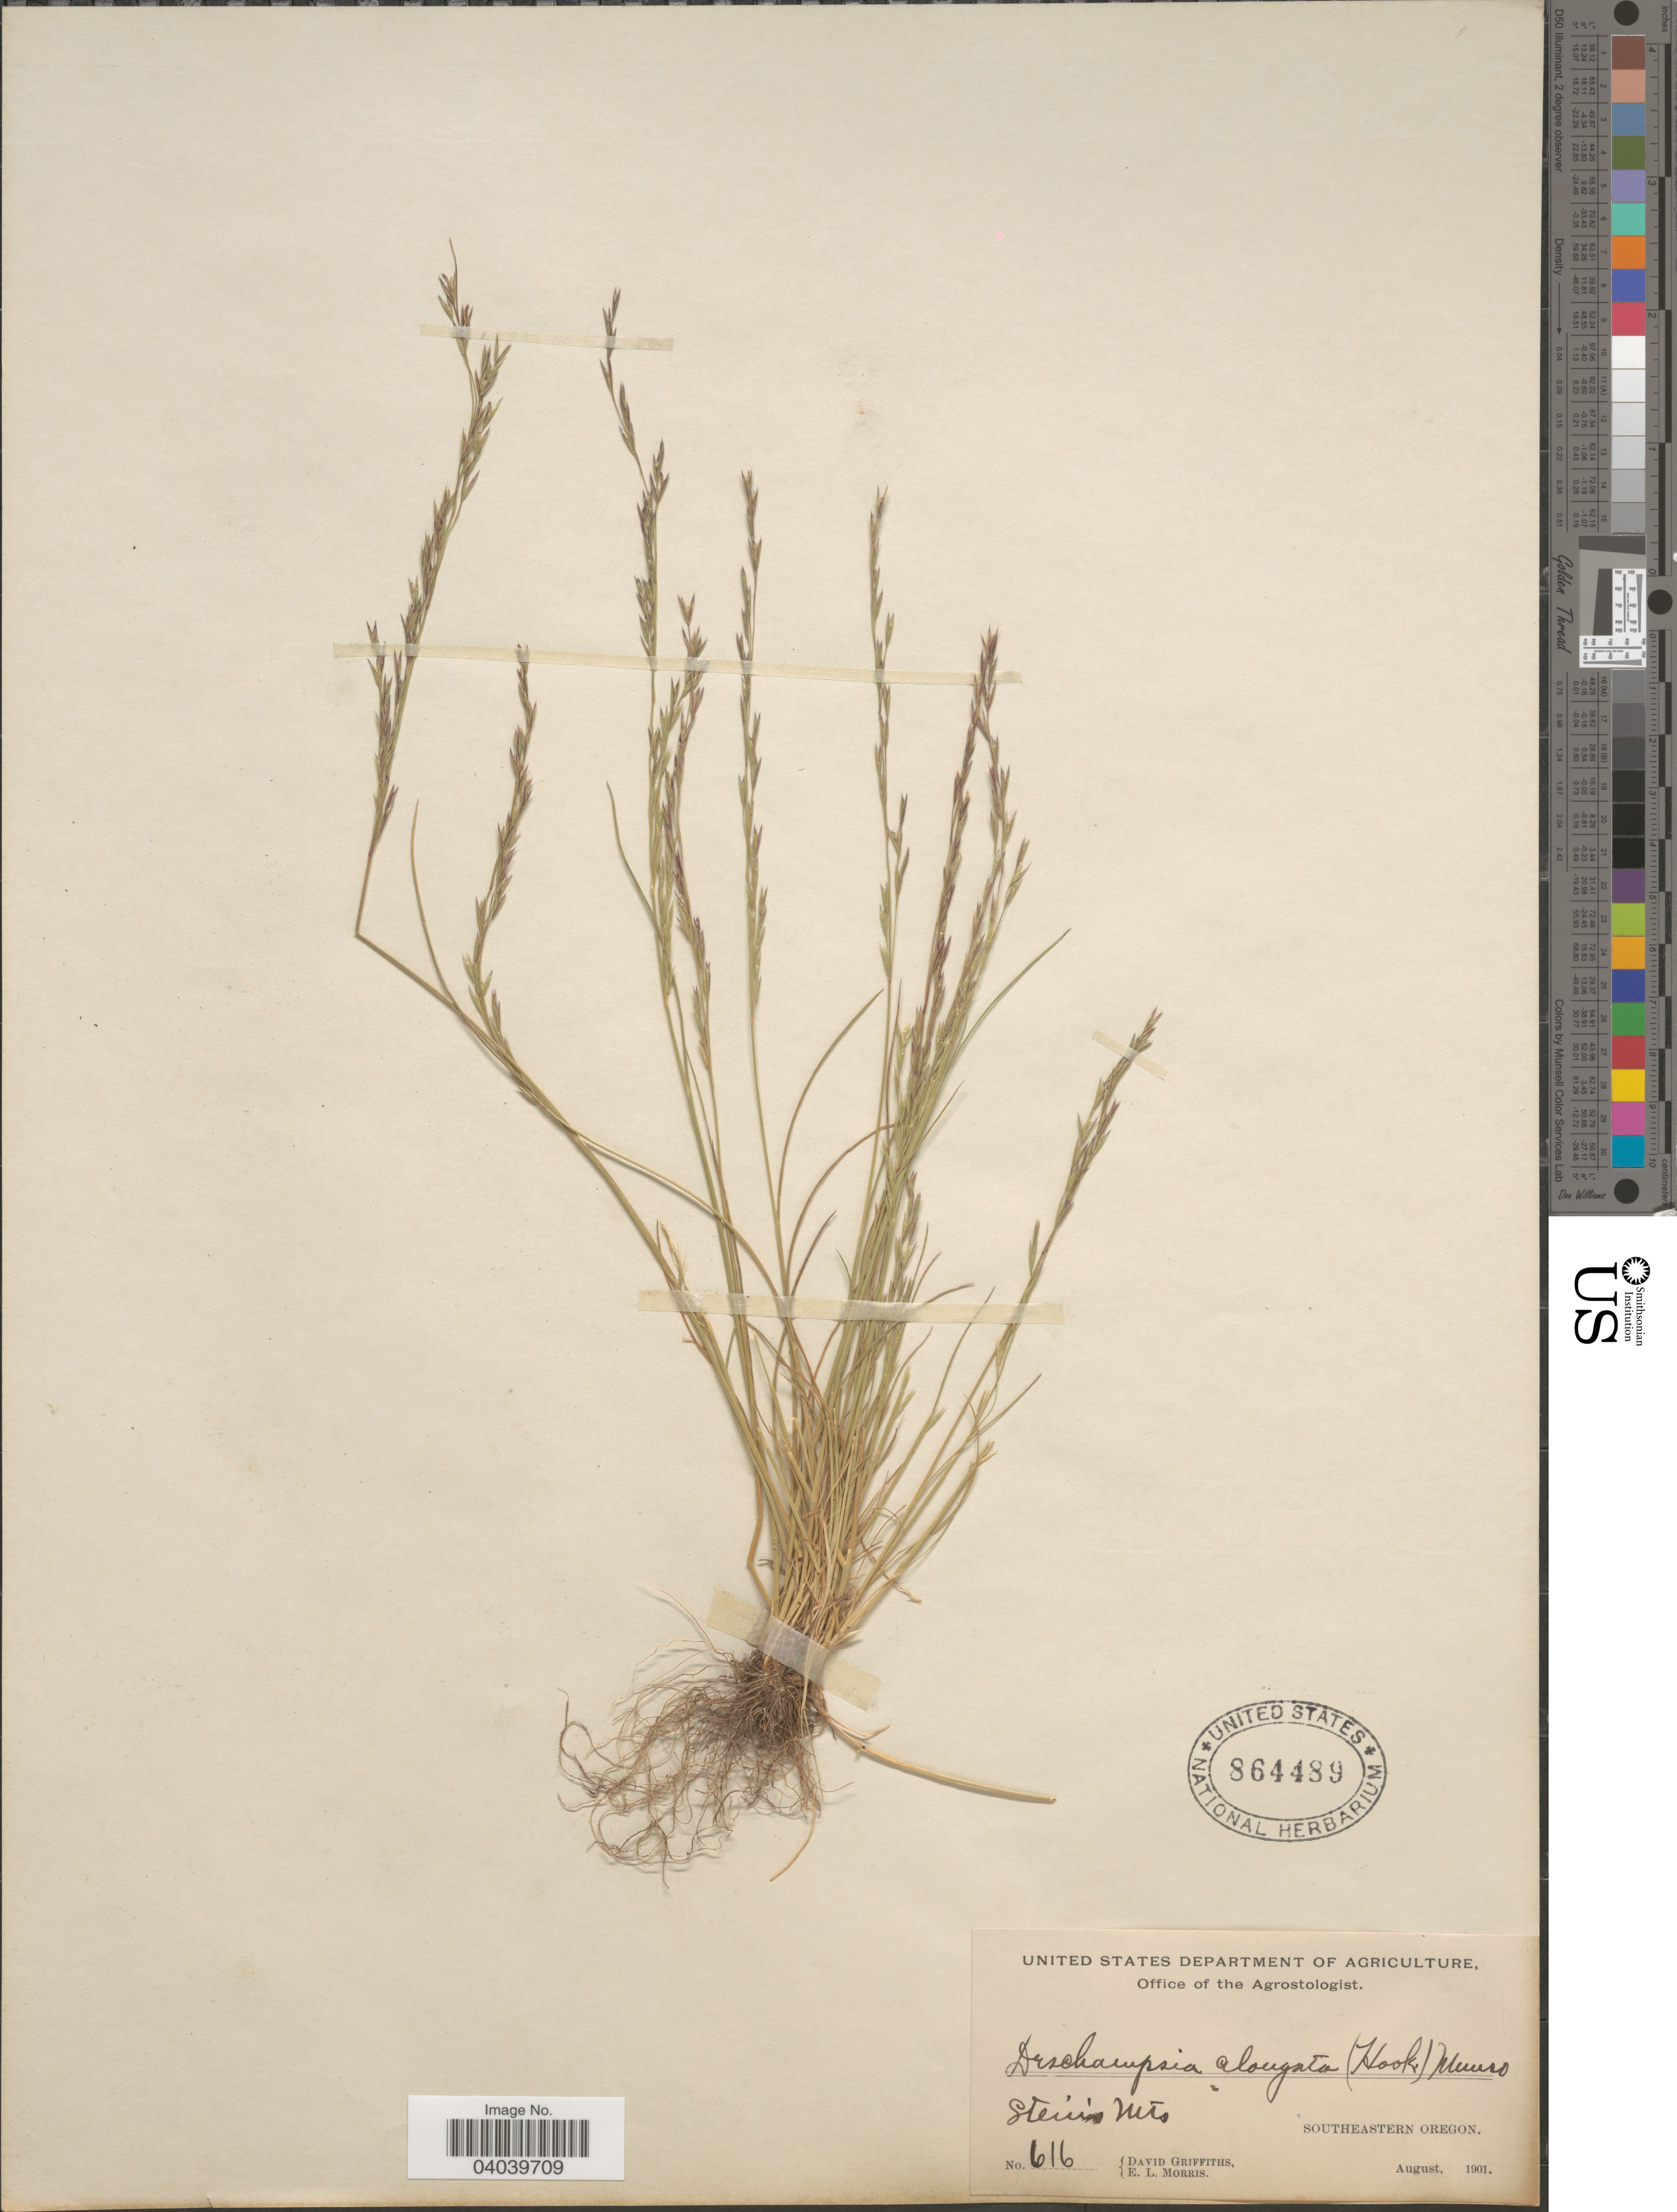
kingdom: Plantae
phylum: Tracheophyta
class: Liliopsida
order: Poales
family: Poaceae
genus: Deschampsia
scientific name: Deschampsia elongata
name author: (Hook.) Munro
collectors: D. Griffiths & E. Morris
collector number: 616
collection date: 1901-08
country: United States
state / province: Oregon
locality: Stein's Mts. Southeastern Oregon.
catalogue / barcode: US 864489